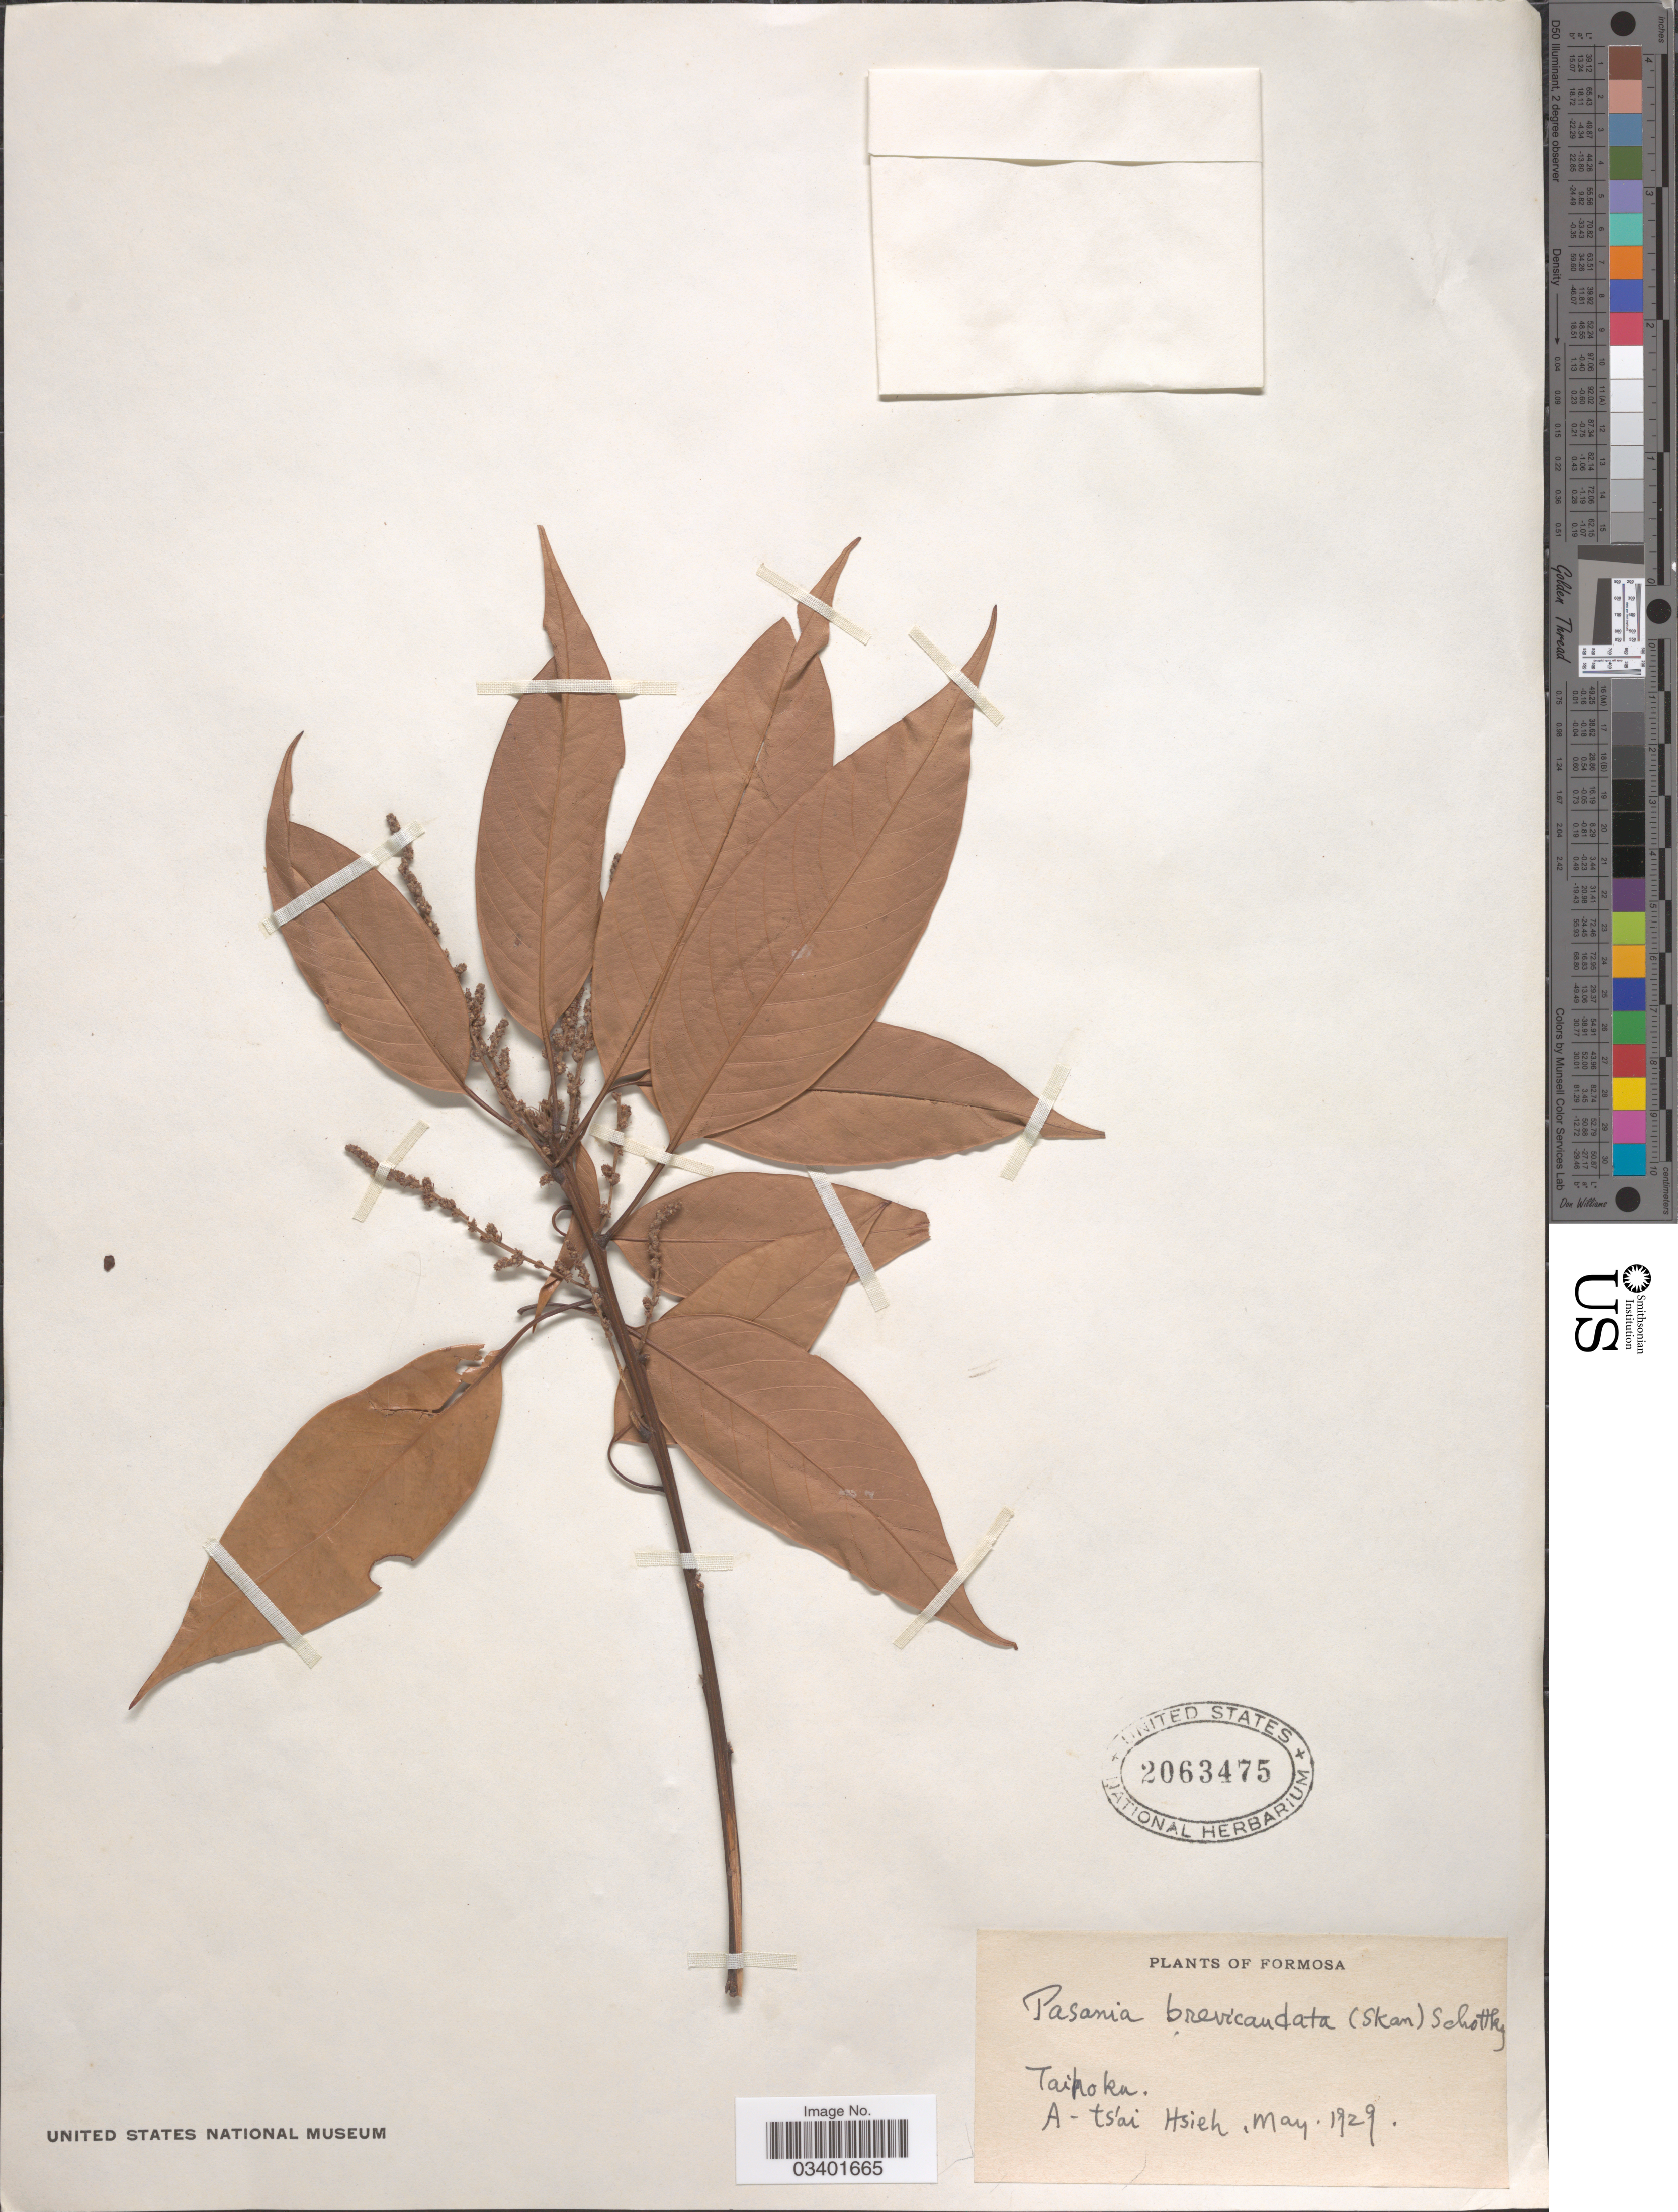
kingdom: Plantae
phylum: Tracheophyta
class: Magnoliopsida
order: Fagales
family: Fagaceae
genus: Lithocarpus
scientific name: Lithocarpus brevicaudatus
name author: (Skan) Hayata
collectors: A. Hsieh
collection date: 1929-05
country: Taiwan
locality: Formosa. Taihoku.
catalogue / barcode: US 2063475